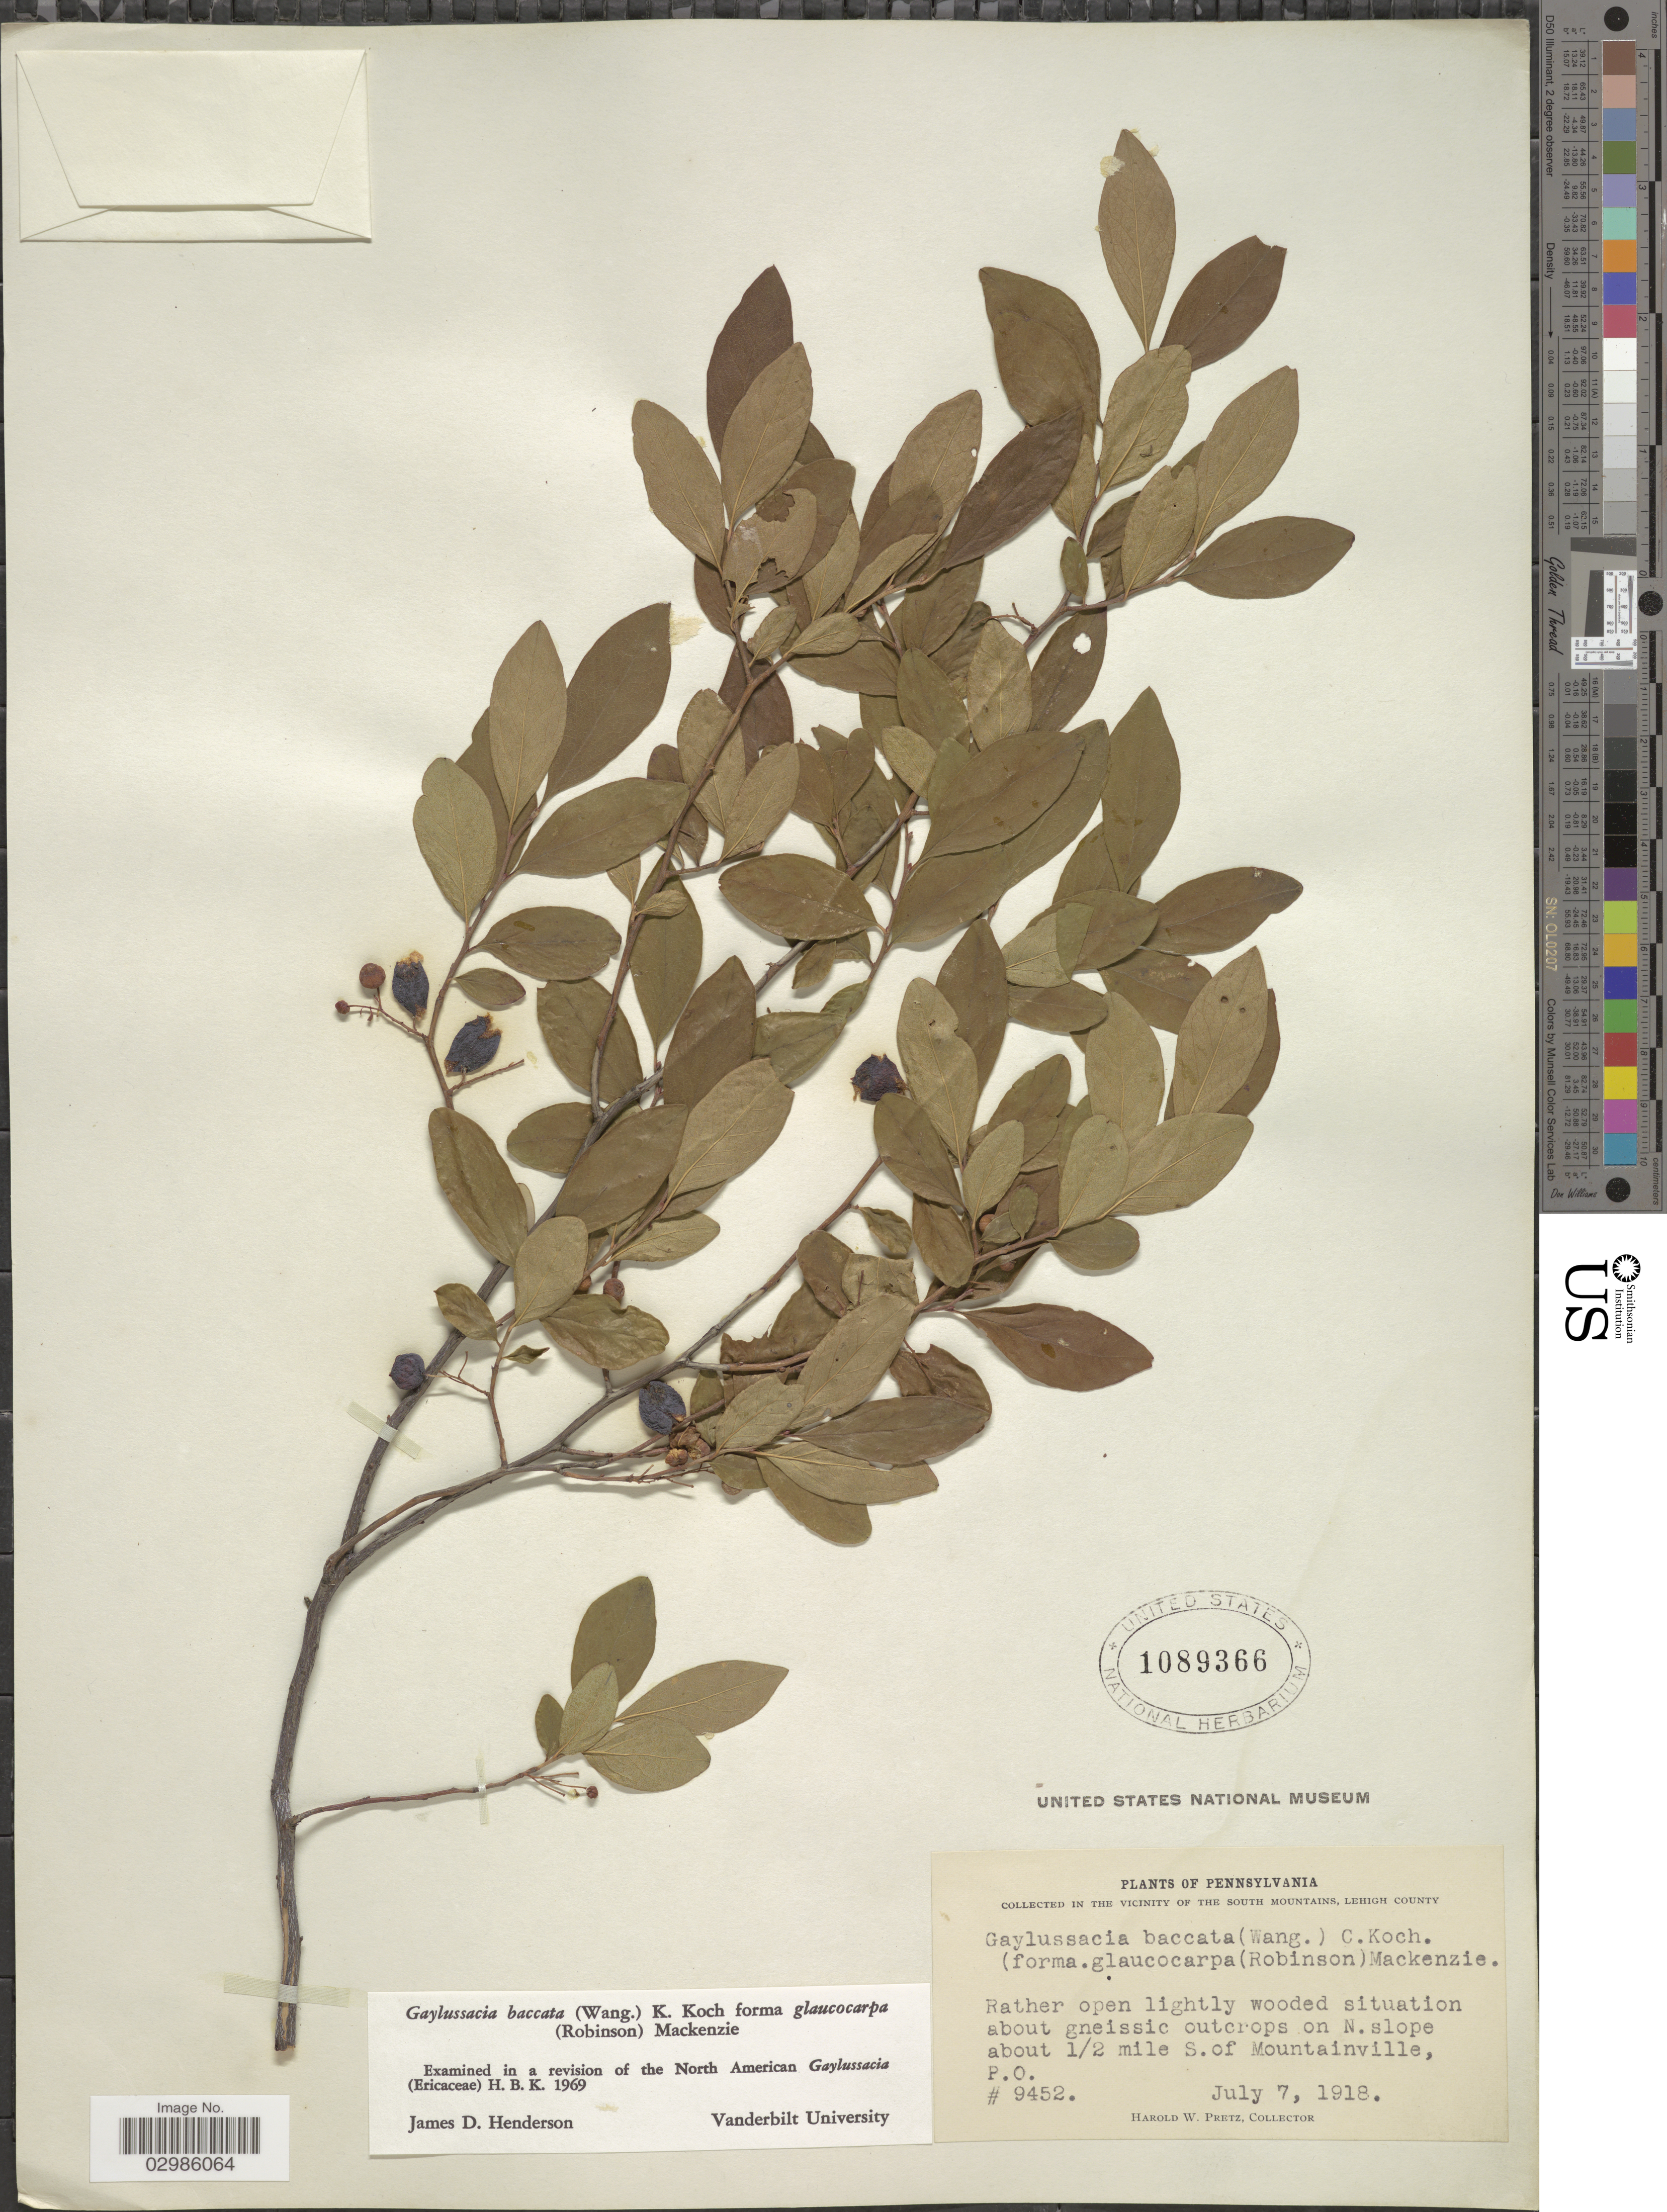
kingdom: Plantae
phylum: Tracheophyta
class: Magnoliopsida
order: Ericales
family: Ericaceae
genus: Gaylussacia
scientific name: Gaylussacia baccata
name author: (Wangenh.) K. Koch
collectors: H. W. Pretz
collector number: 9452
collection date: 1918-07-07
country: United States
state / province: Pennsylvania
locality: In the Vicinity of The South Mountains, Lehigh County. Rather open lightly wooded situation about gneissic outcrops on N. slope about 1/2 mile S. of Mountainville, P.O.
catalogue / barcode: US 1089366